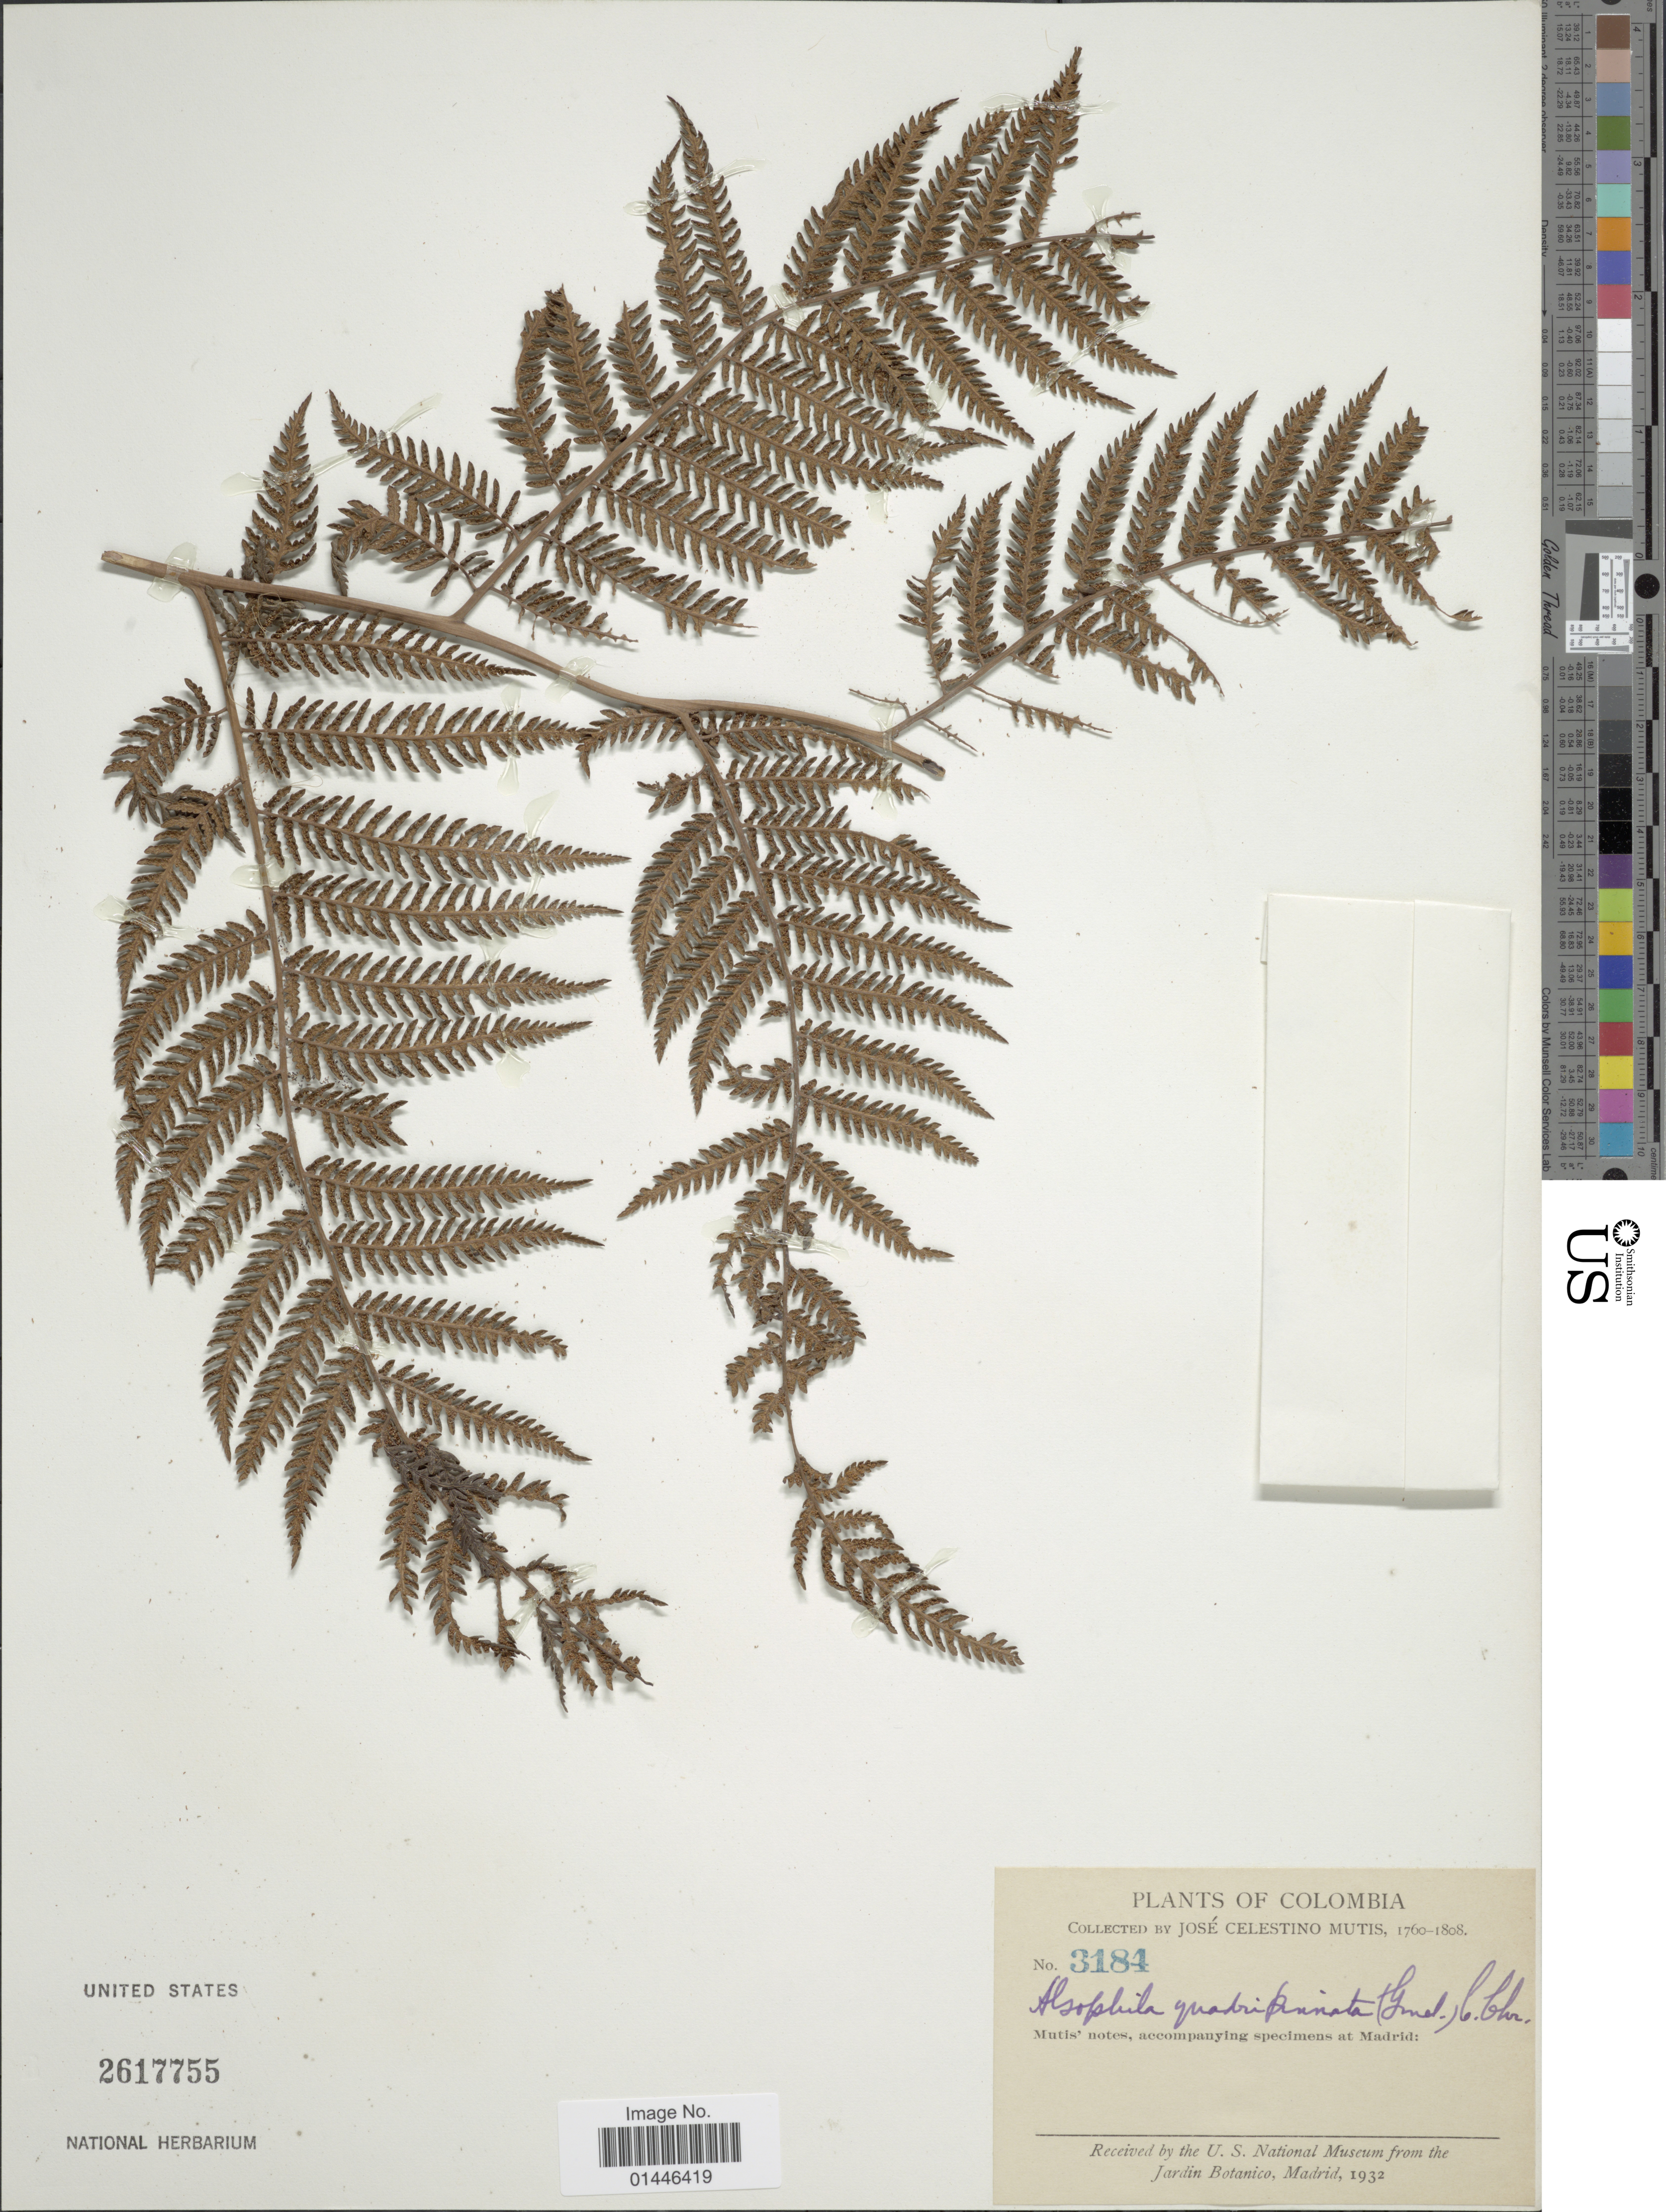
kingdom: Plantae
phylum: Tracheophyta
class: Polypodiopsida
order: Cyatheales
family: Dicksoniaceae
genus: Lophosoria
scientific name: Lophosoria quadripinnata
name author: (J.F. Gmel.) C. Chr.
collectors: J. C. B. Mutis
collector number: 3184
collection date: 1760/1808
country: Colombia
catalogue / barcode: US 2617755